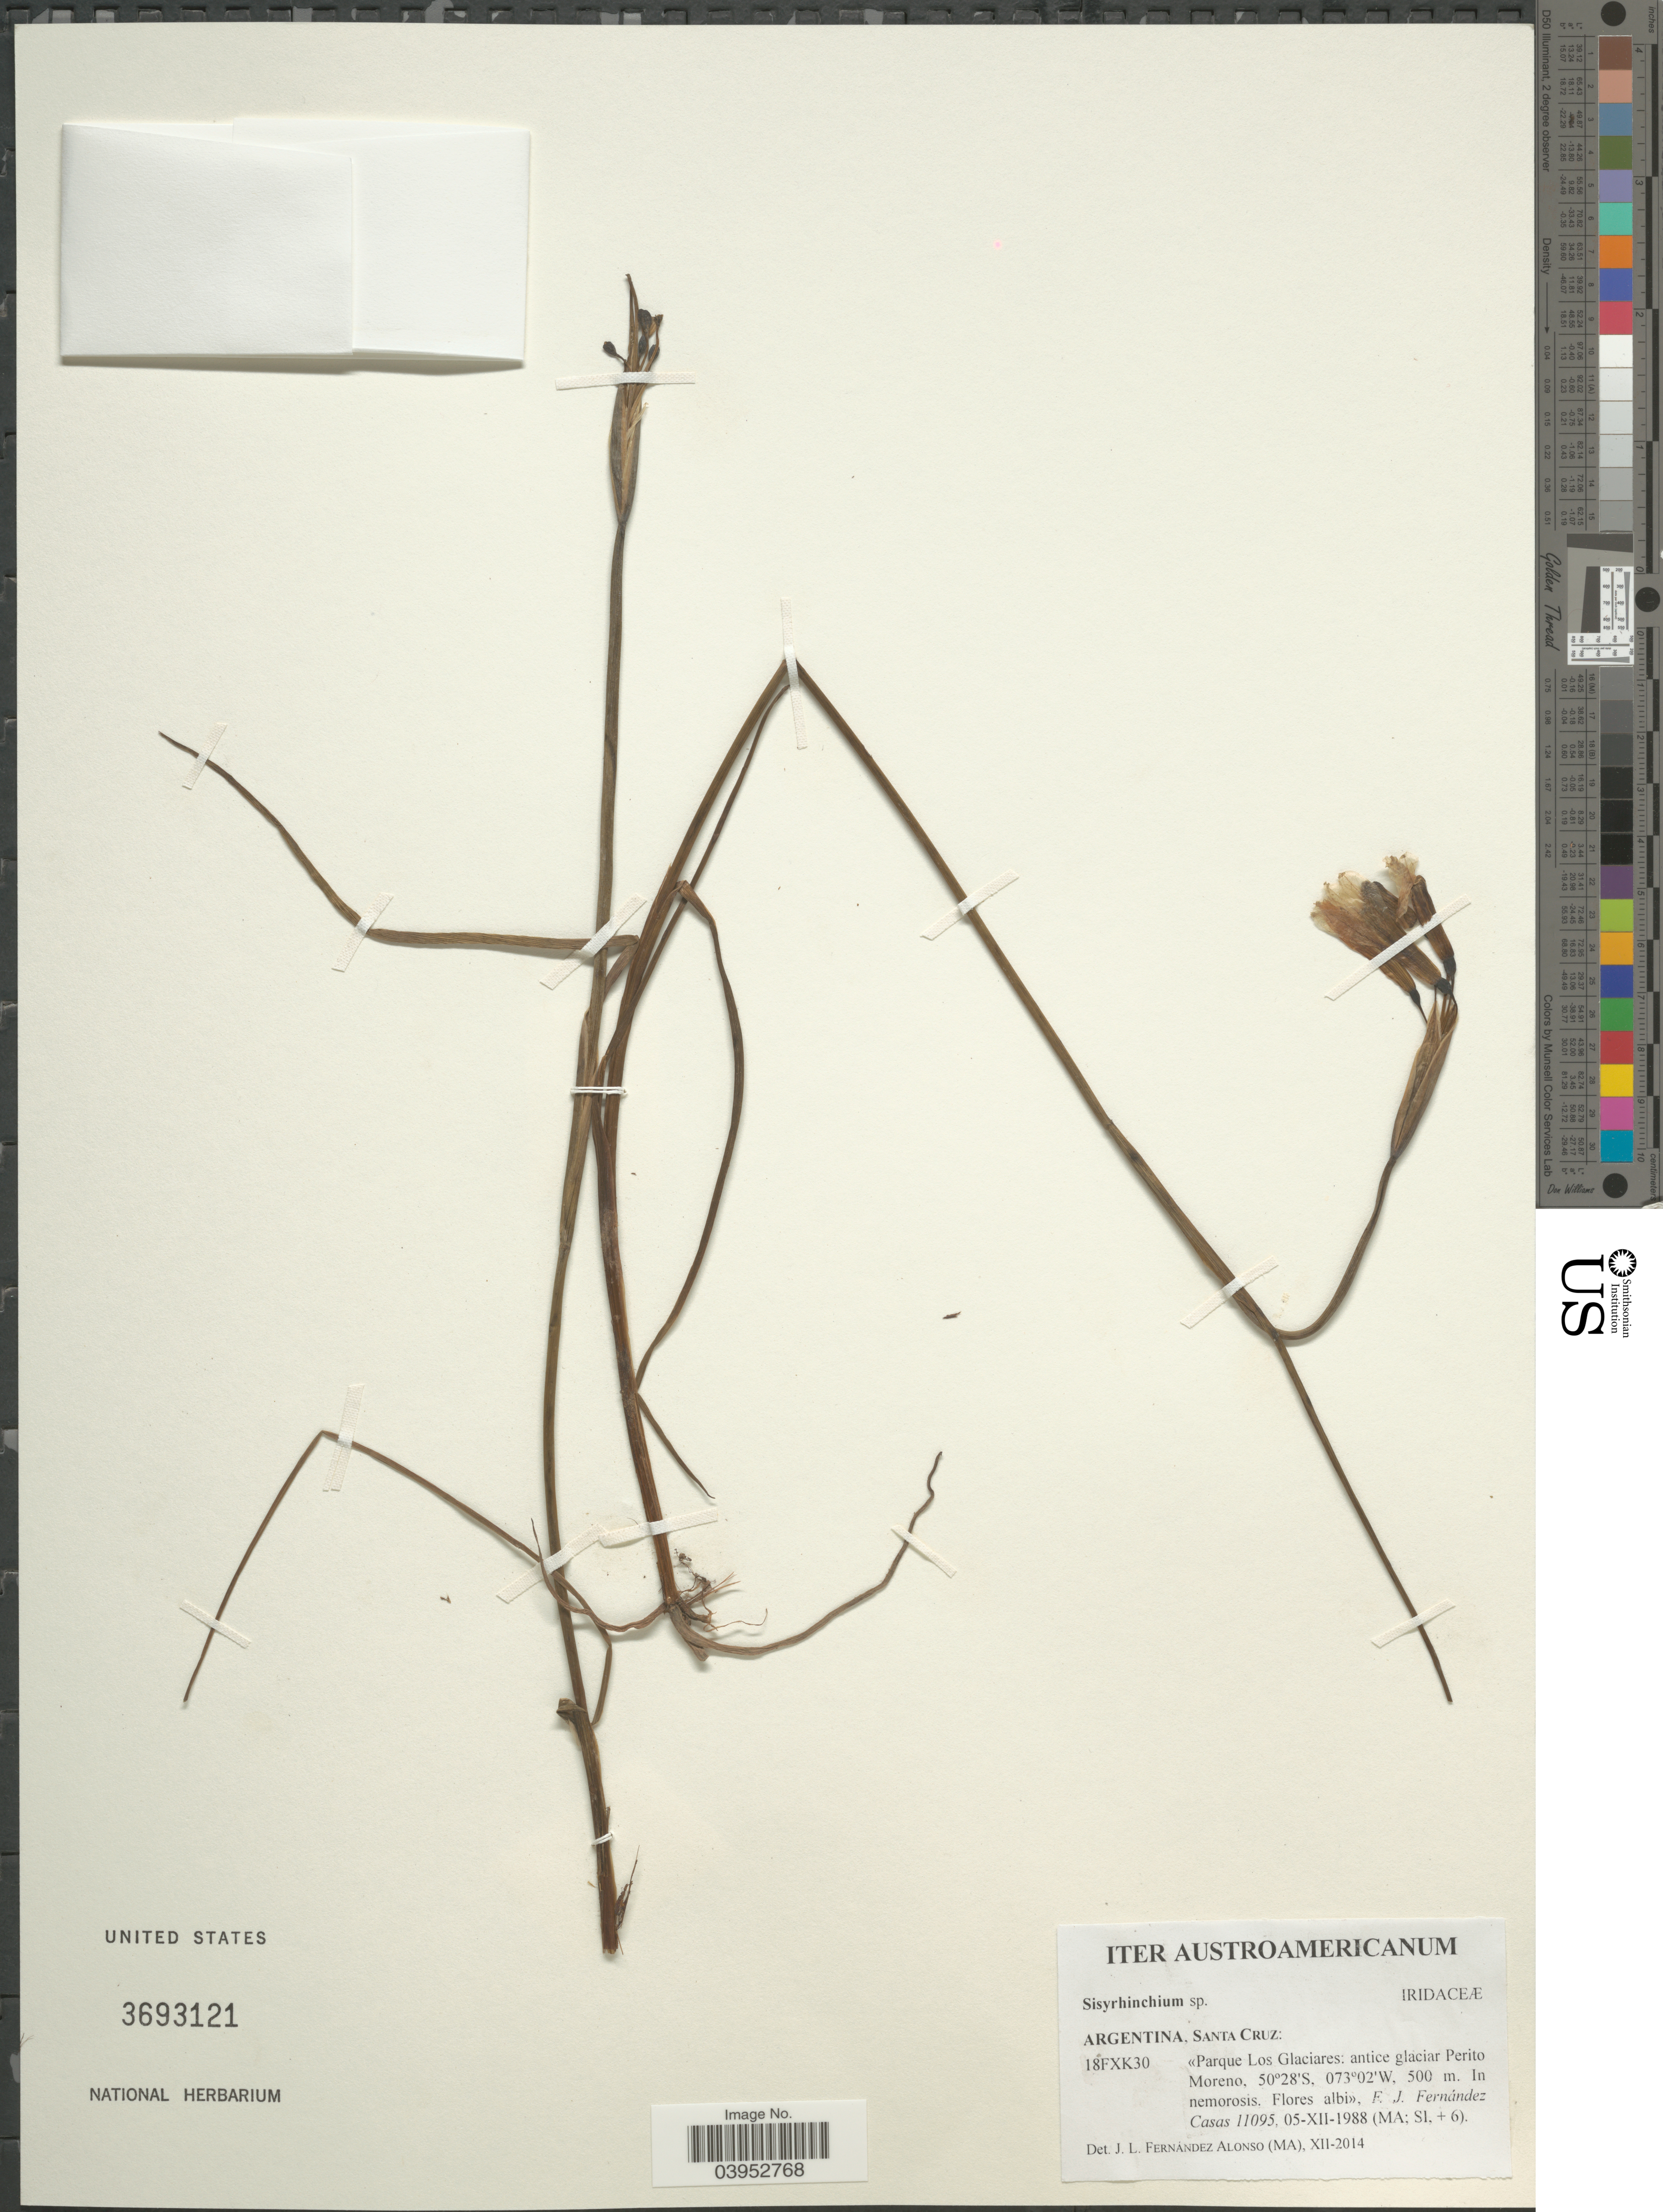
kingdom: Plantae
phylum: Tracheophyta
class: Liliopsida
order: Asparagales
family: Iridaceae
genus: Sisyrinchium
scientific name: Sisyrinchium sp.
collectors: F. Fernández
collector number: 11095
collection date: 1988-12-05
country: Argentina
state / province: Santa Cruz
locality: Iter Austroamericanum. Parque Los Glaciares: antice glaciar Perito Moreno.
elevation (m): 500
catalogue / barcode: US 3693121